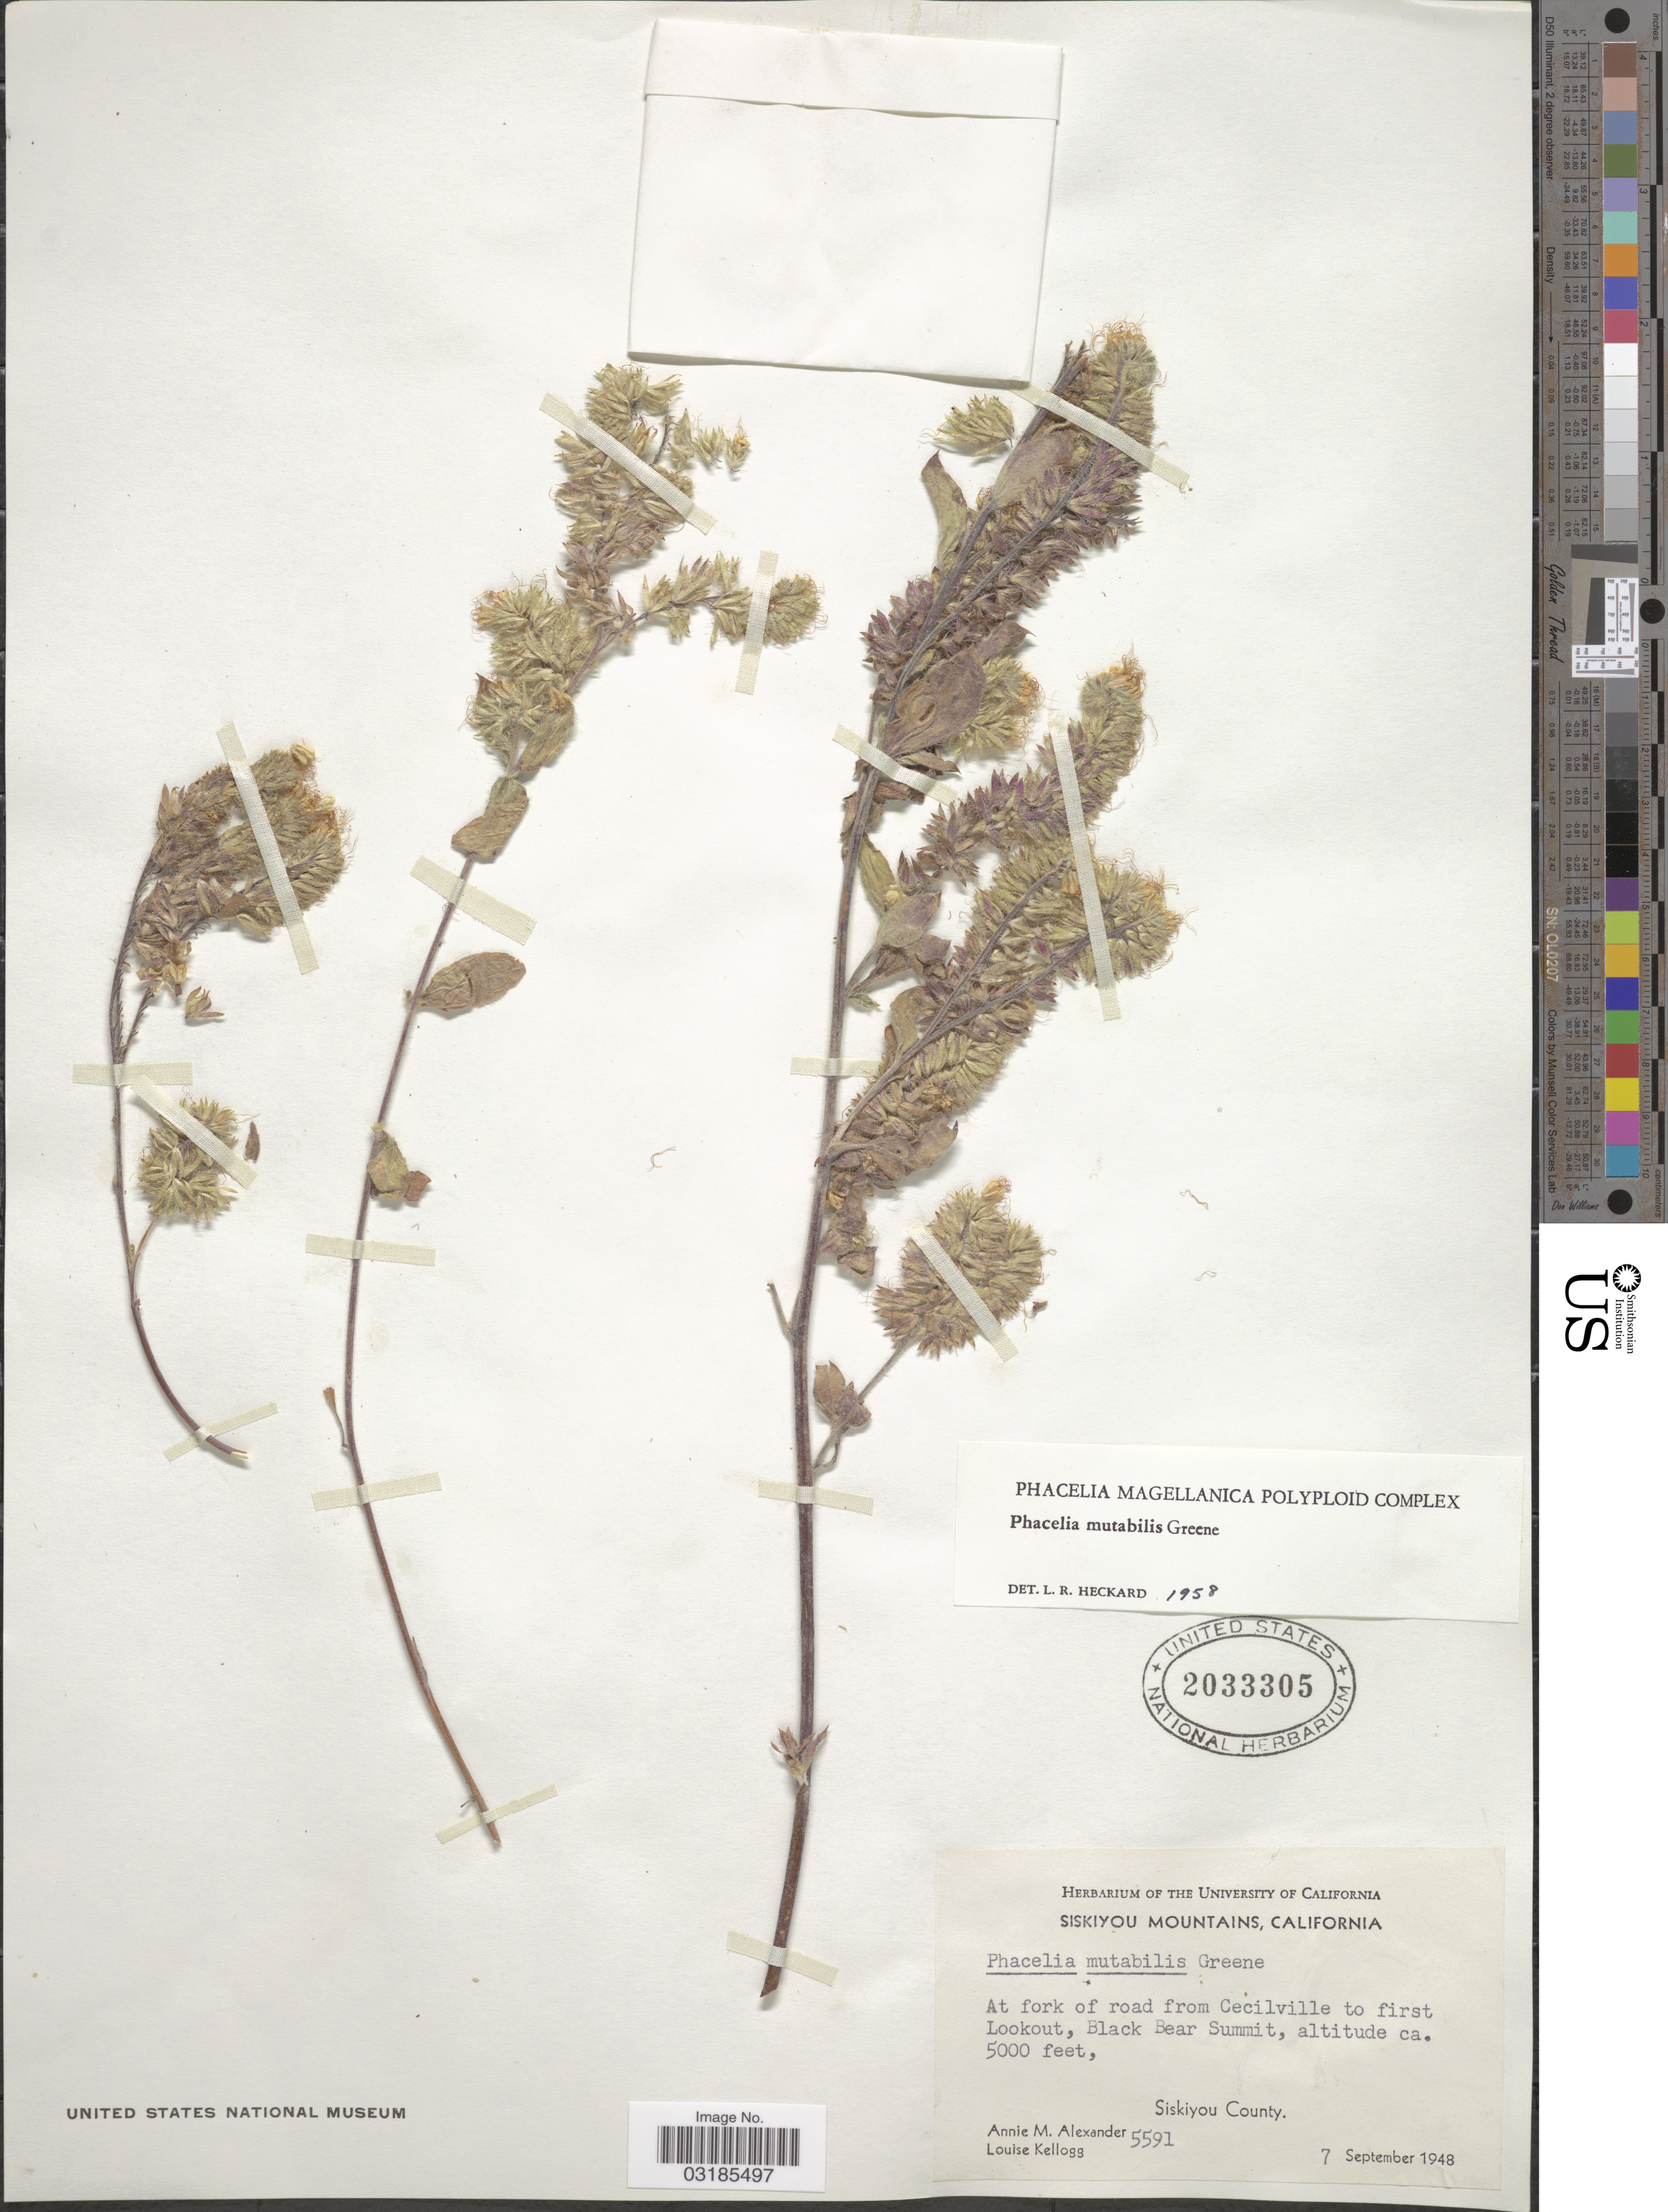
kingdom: Plantae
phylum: Tracheophyta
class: Magnoliopsida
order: Boraginales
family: Hydrophyllaceae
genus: Phacelia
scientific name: Phacelia mutabilis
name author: Greene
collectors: A. M. Alexander & L. Kellogg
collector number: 5591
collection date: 1948-09-07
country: United States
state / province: California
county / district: Siskiyou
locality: Siskiyou Mountains, At fork of road from Cecilville to first Lookout, Black Bear Summit, Siskiyou County.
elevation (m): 1524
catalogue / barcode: US 2033305